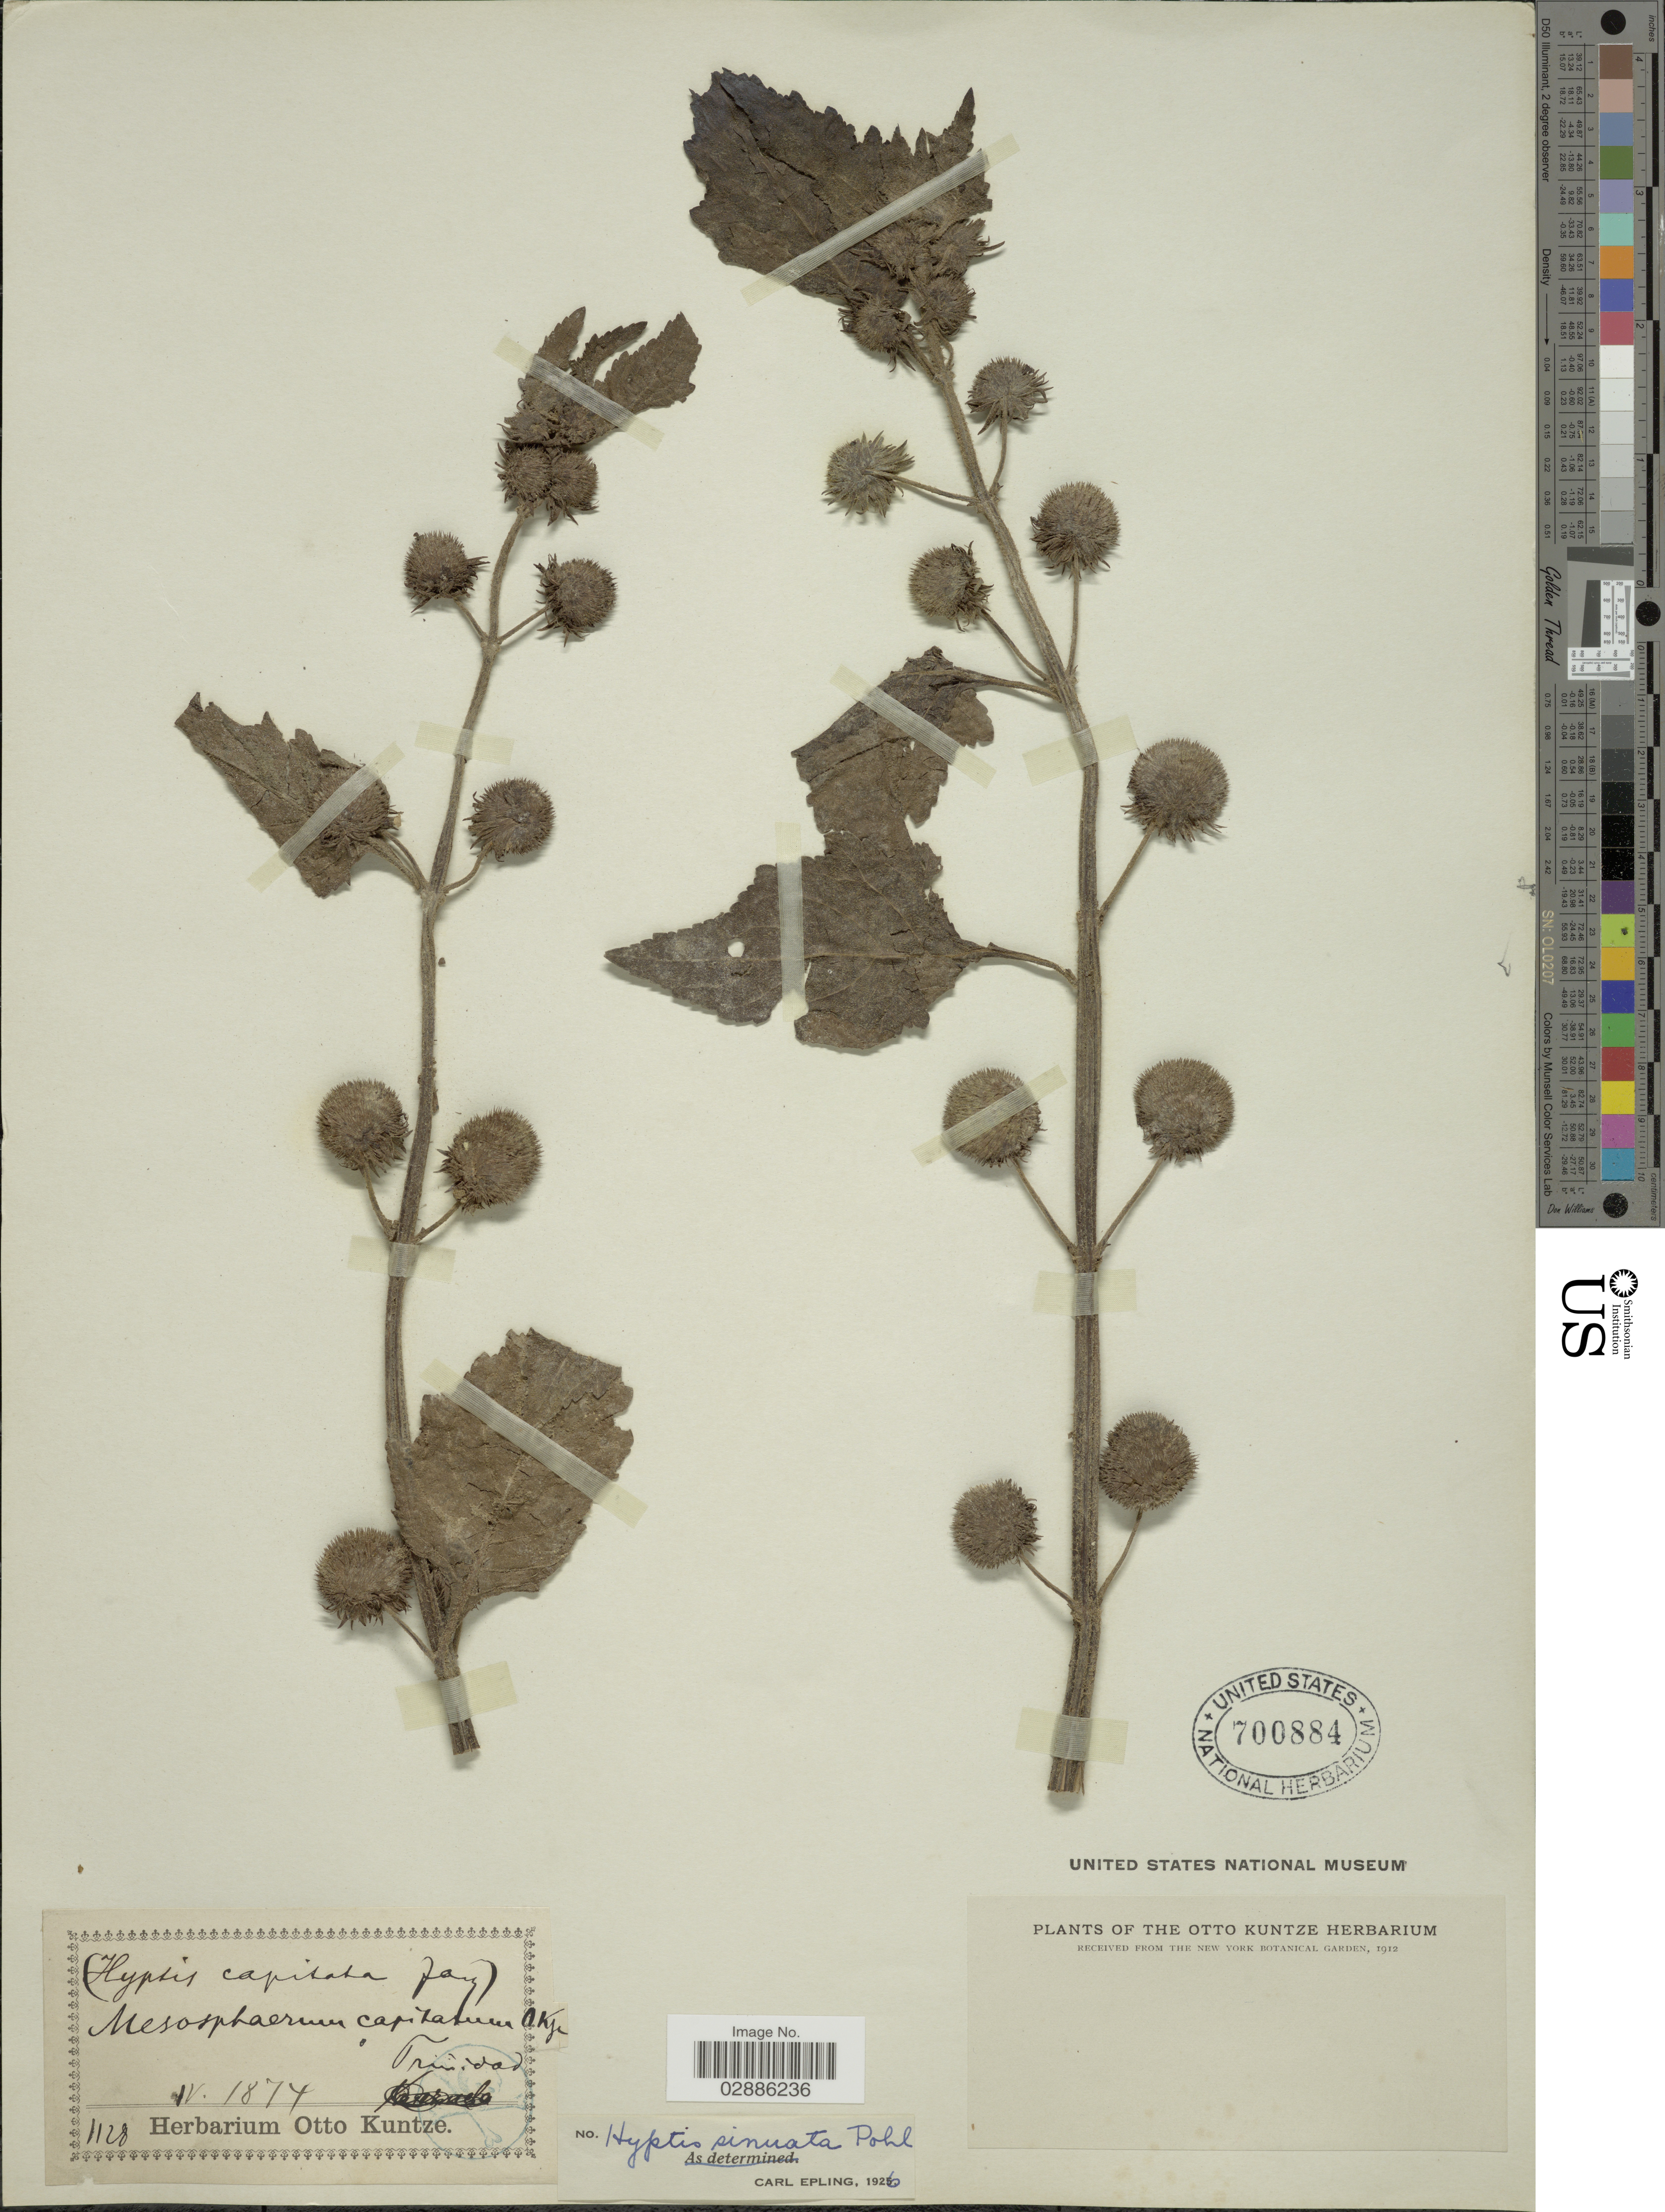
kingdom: Plantae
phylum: Tracheophyta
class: Magnoliopsida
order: Lamiales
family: Lamiaceae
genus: Hyptis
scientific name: Hyptis sinuata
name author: Pohl ex Benth.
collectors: ex herb. Otto Kuntze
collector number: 1128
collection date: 1874-04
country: Trinidad and Tobago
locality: Trinidad.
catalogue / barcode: US 700884